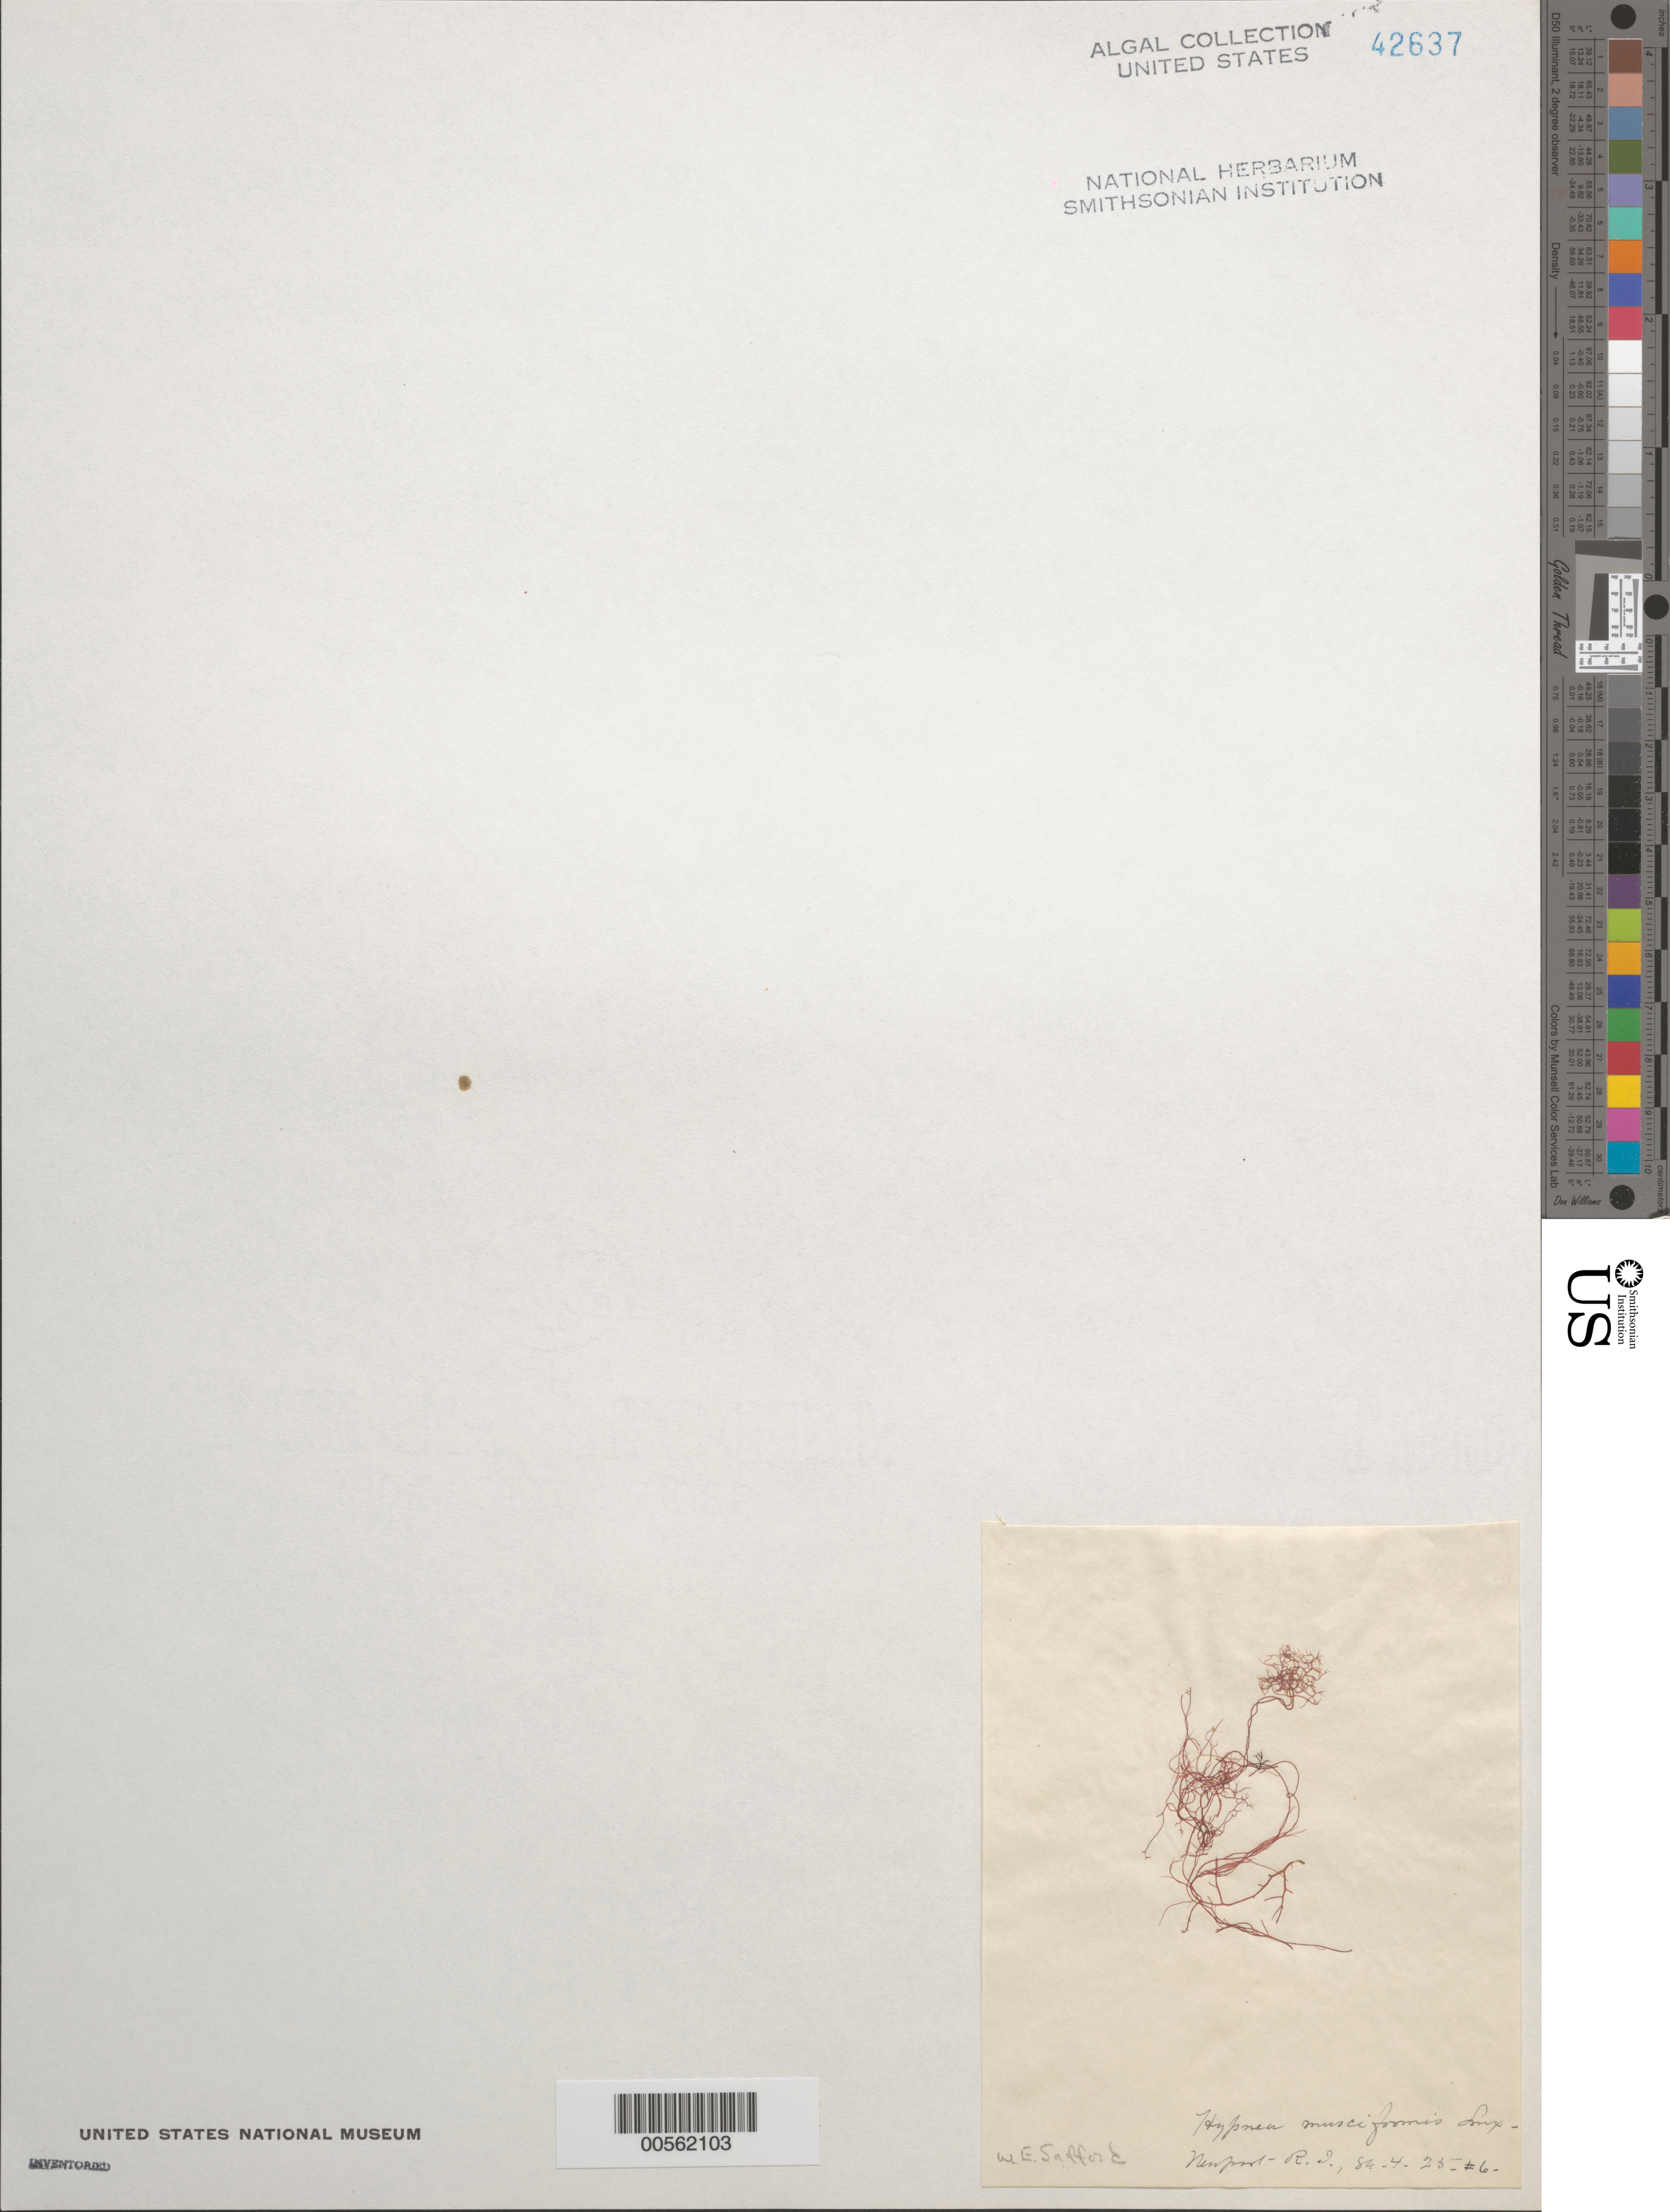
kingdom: Plantae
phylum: Rhodophyta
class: Florideophyceae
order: Gigartinales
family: Cystocloniaceae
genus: Hypnea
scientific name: Hypnea musciformis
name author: (Wulfen) J.V.Lamouroux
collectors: W. E. Safford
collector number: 6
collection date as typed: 25 Apr 1886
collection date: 1886-04-25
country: United States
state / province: Rhode Island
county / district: Newport County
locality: Newport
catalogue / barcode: US 42637